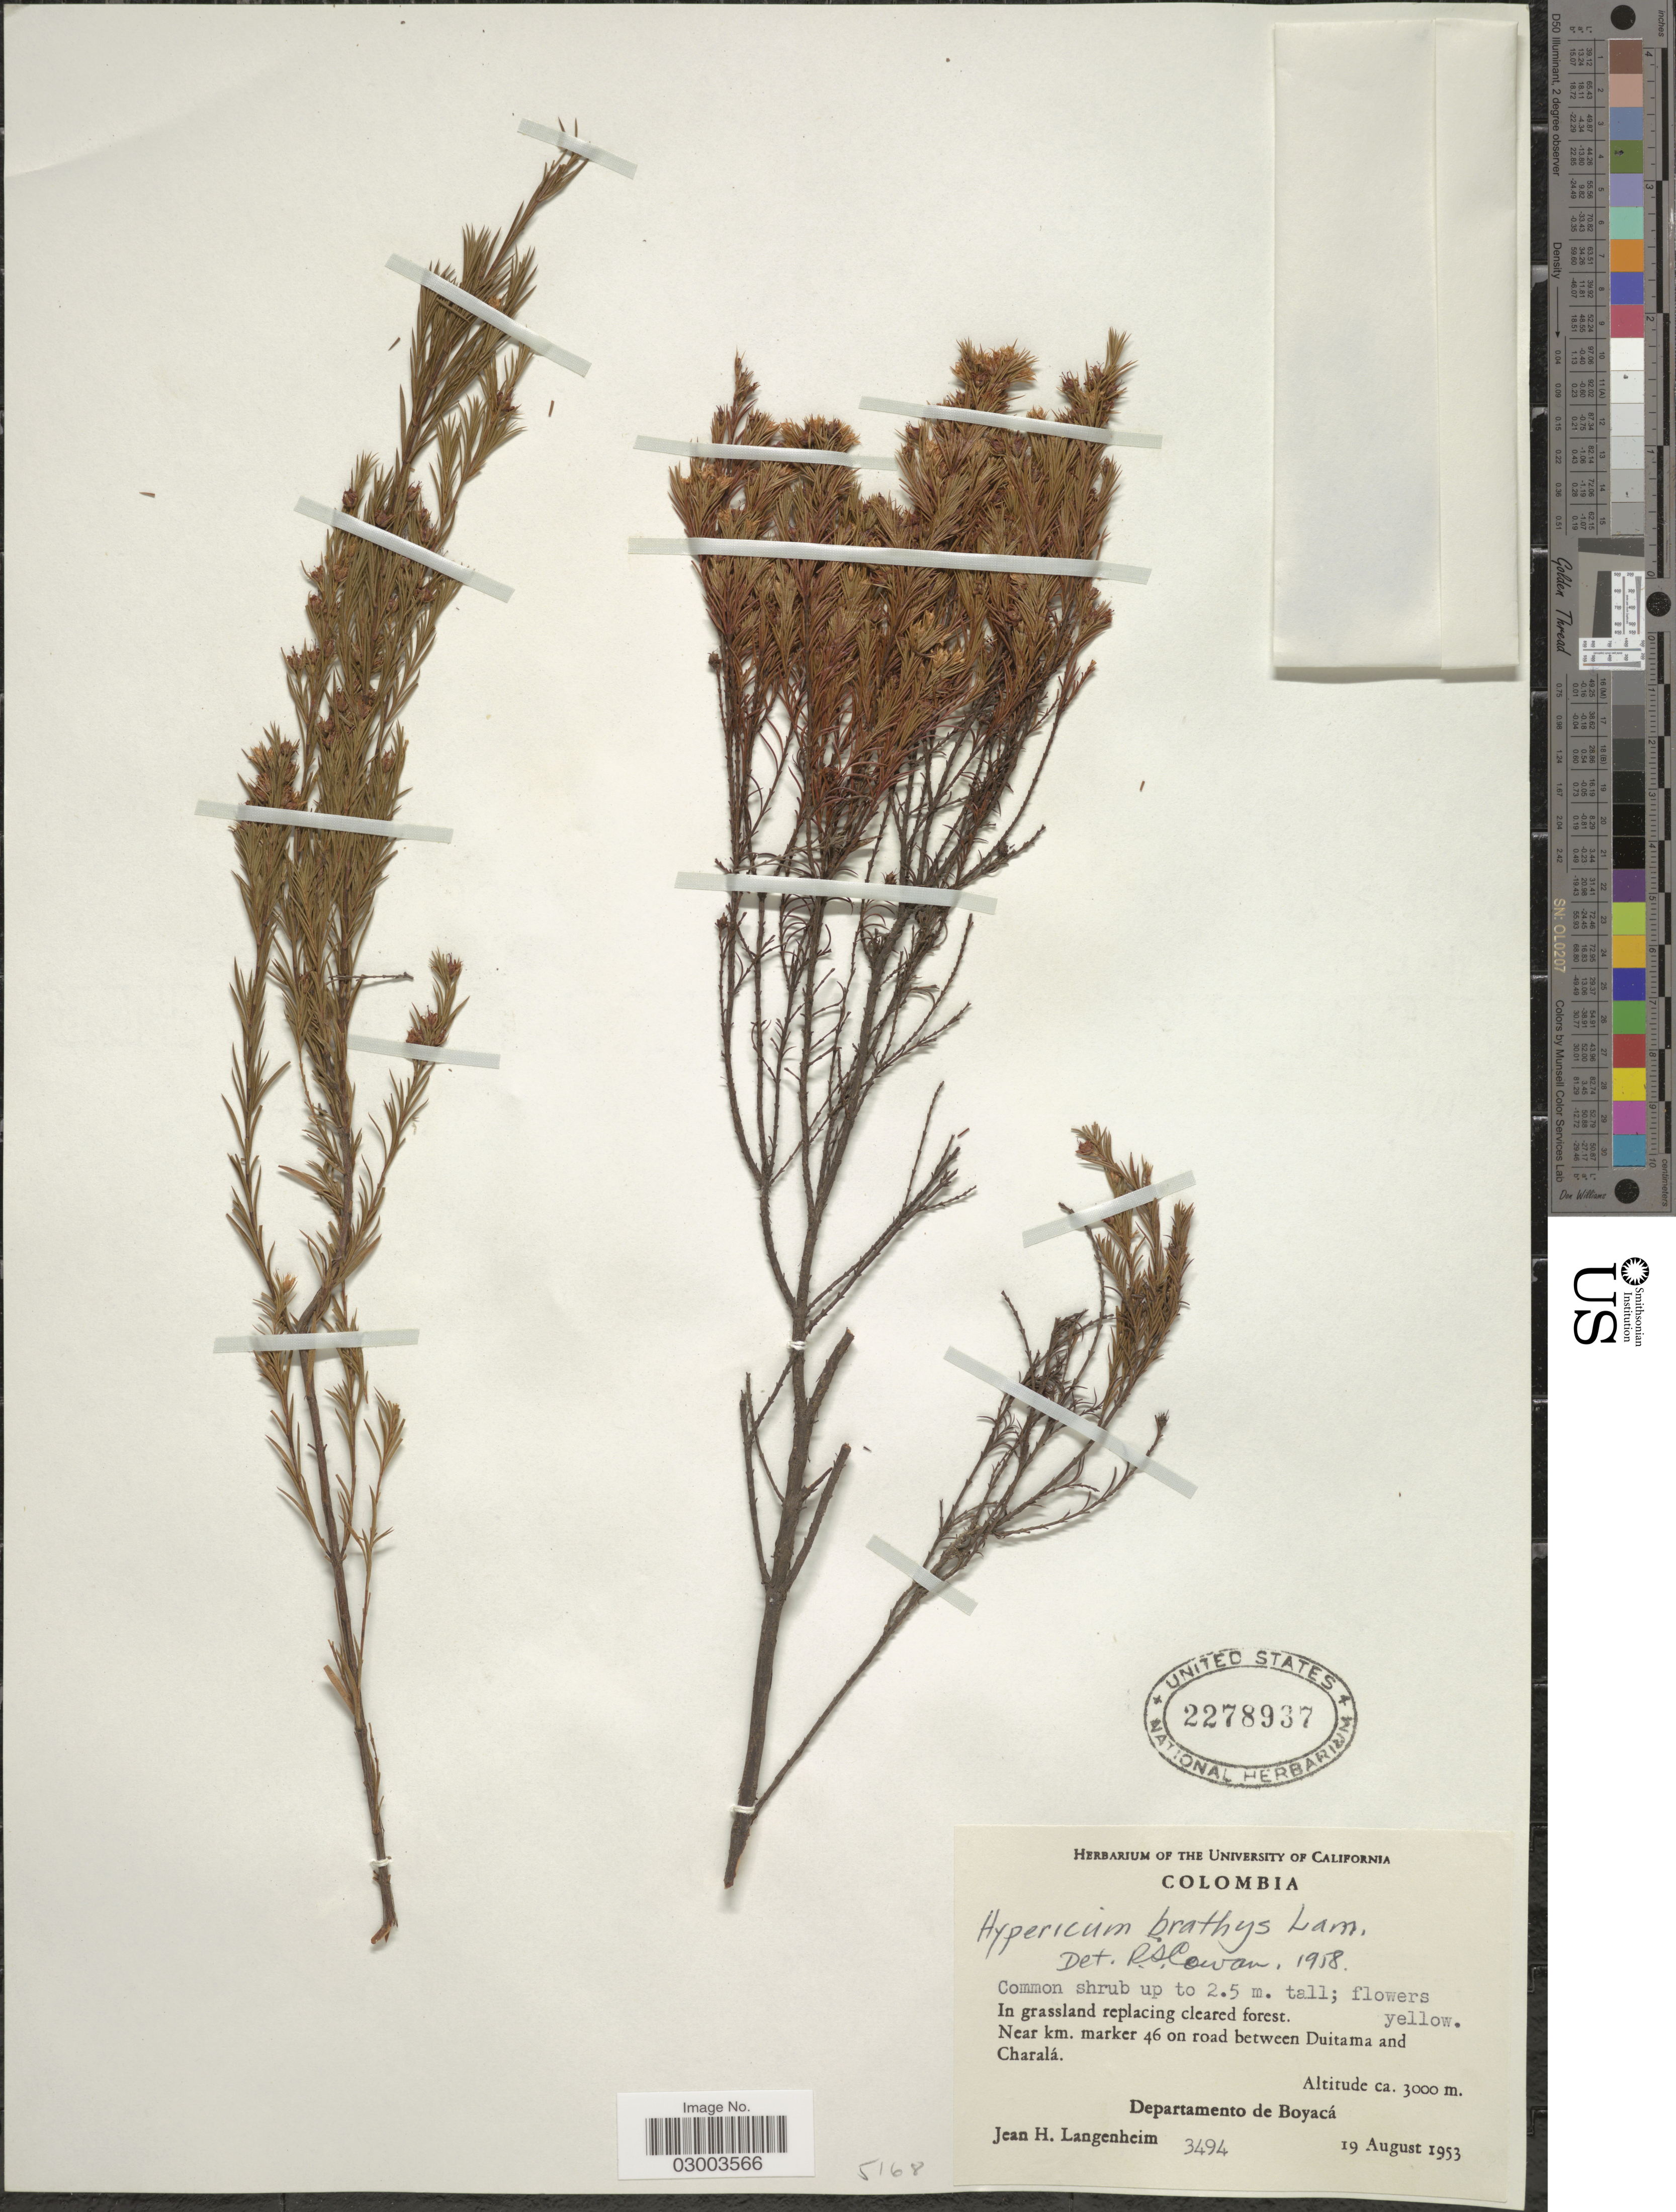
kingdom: Plantae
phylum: Tracheophyta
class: Magnoliopsida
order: Malpighiales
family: Hypericaceae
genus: Hypericum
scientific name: Hypericum juniperinum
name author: Kunth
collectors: J. H. Langenheim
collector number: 3494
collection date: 1953-08-19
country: Colombia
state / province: Boyacá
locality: Near km. marker 46 on road between Duitama and Charalá. Departamento de Boyacá.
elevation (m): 3000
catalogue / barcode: US 2278937